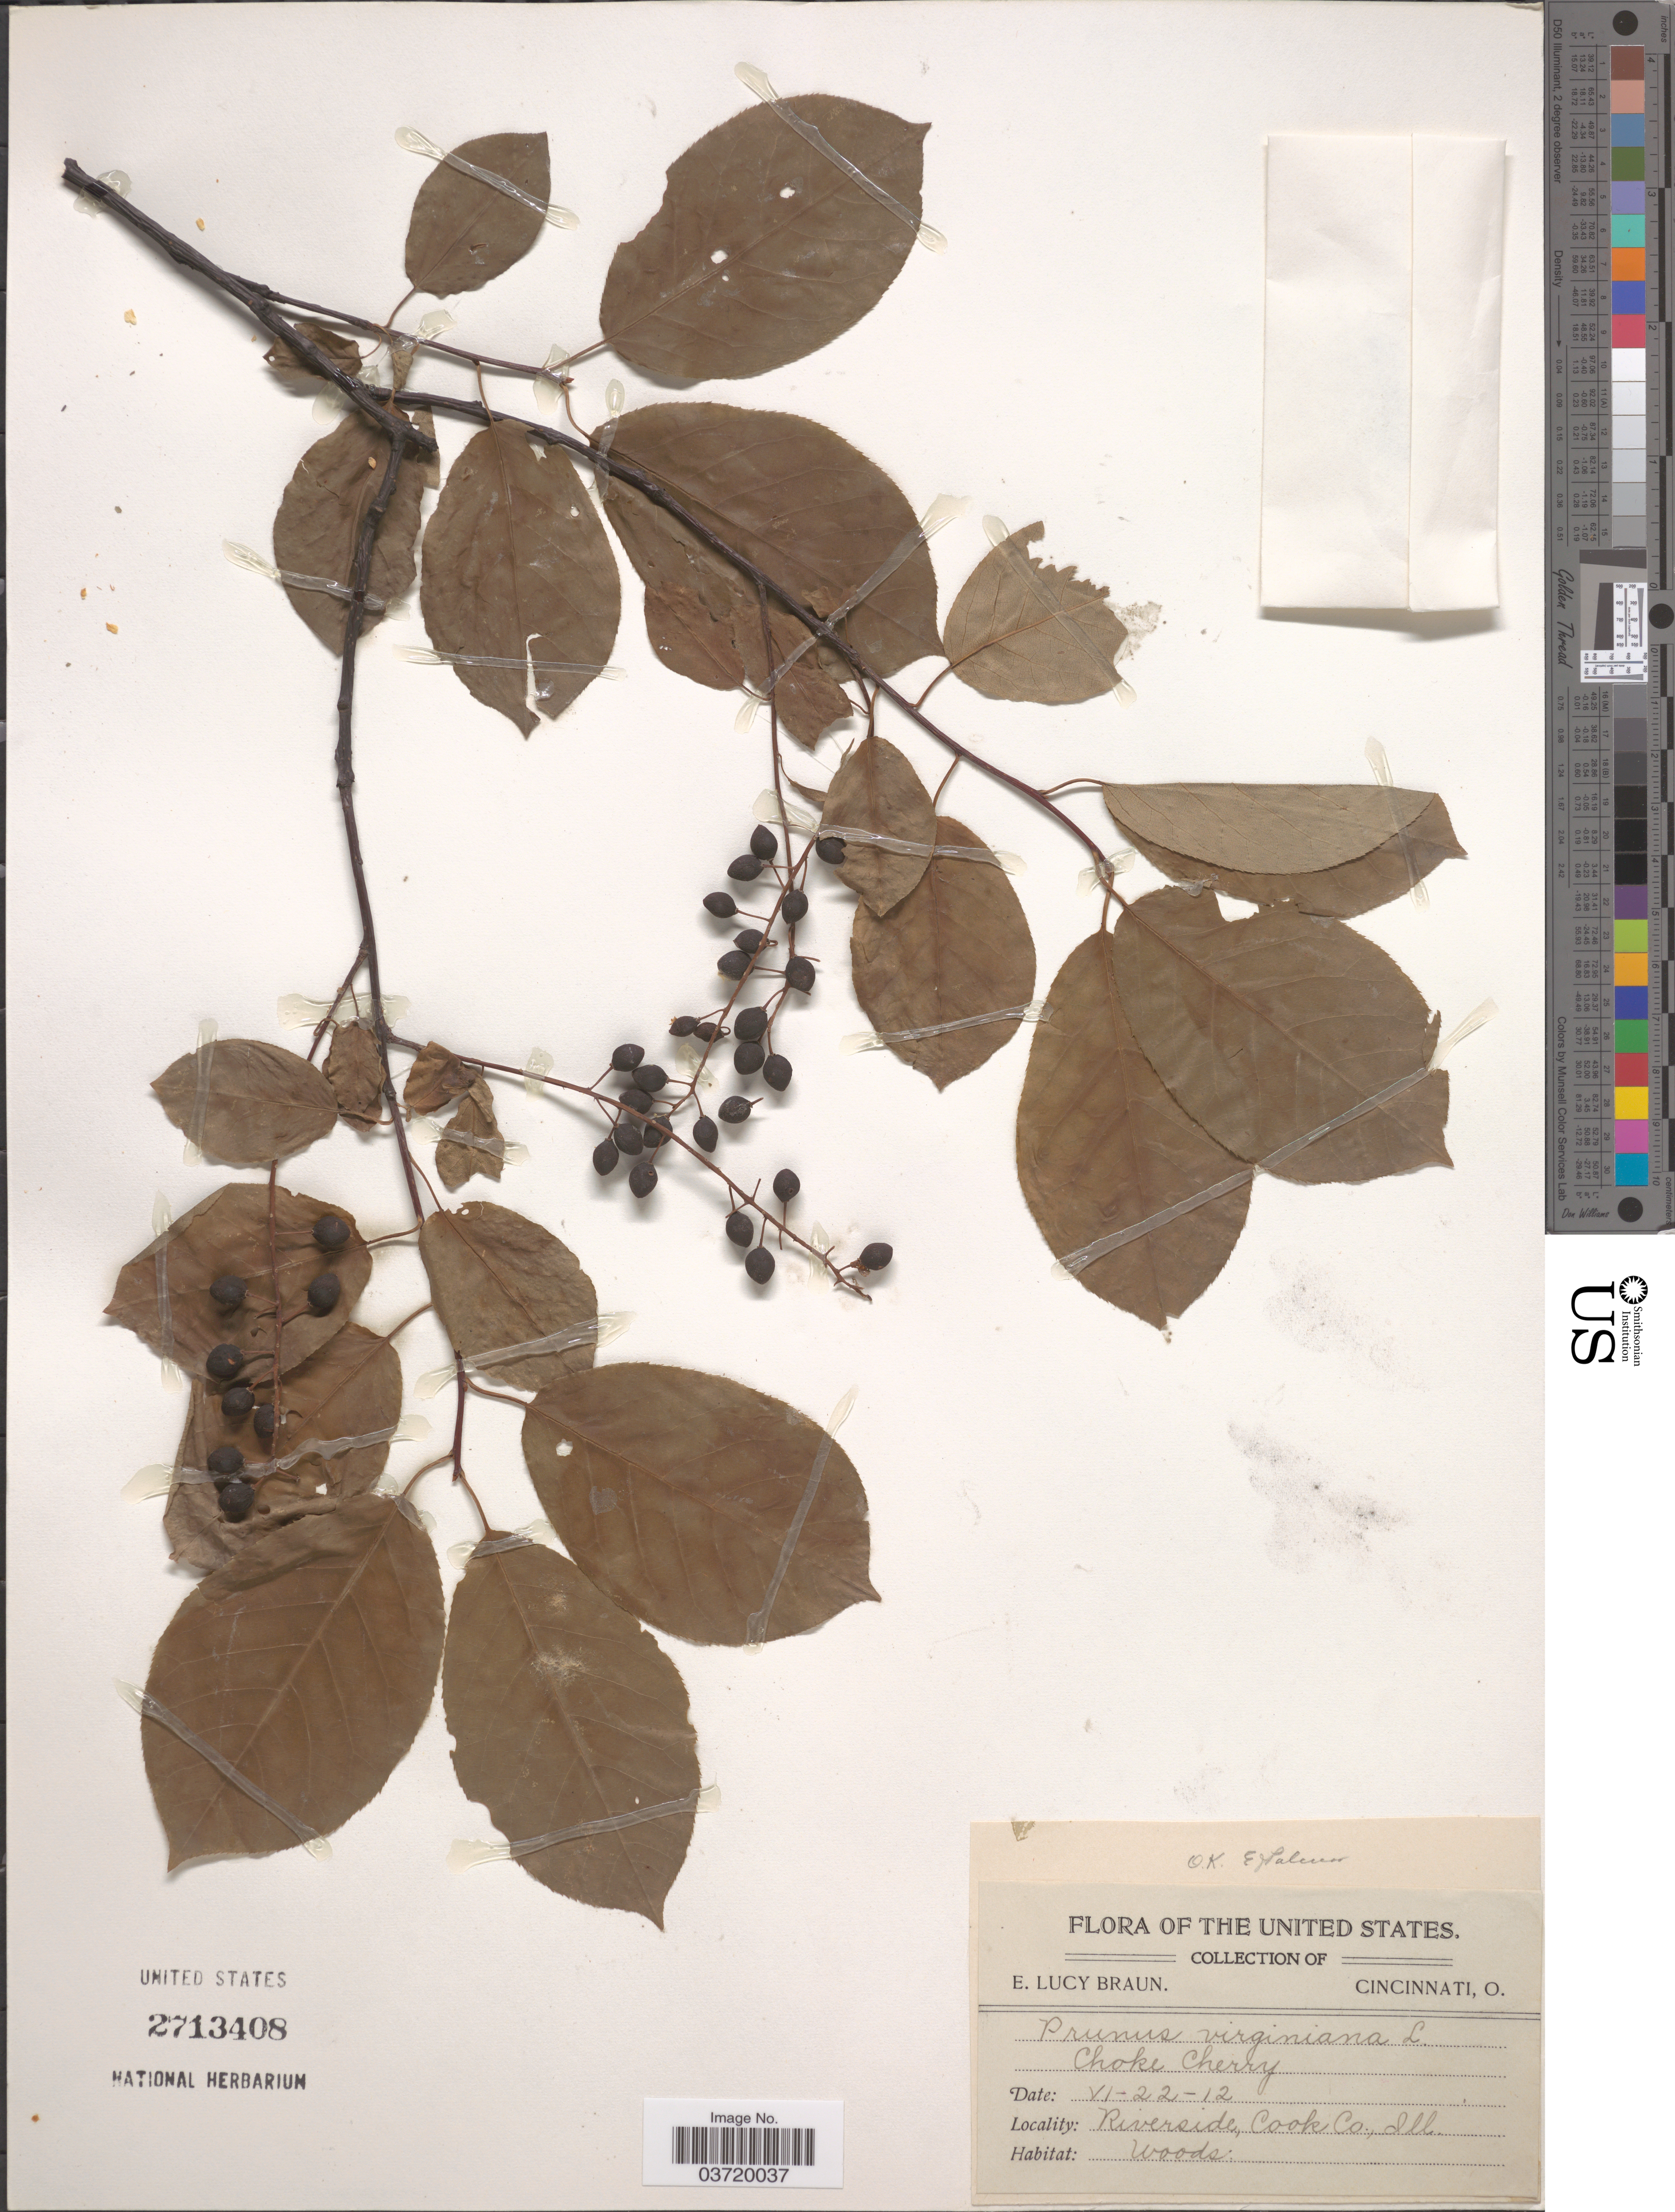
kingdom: Plantae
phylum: Tracheophyta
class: Magnoliopsida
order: Rosales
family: Rosaceae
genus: Prunus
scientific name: Prunus virginiana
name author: L.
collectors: E. L. Braun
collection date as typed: Transcribed d/m/y: 22/6/12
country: United States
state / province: Illinois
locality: Riverside, Cook Co.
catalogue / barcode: US 2713408